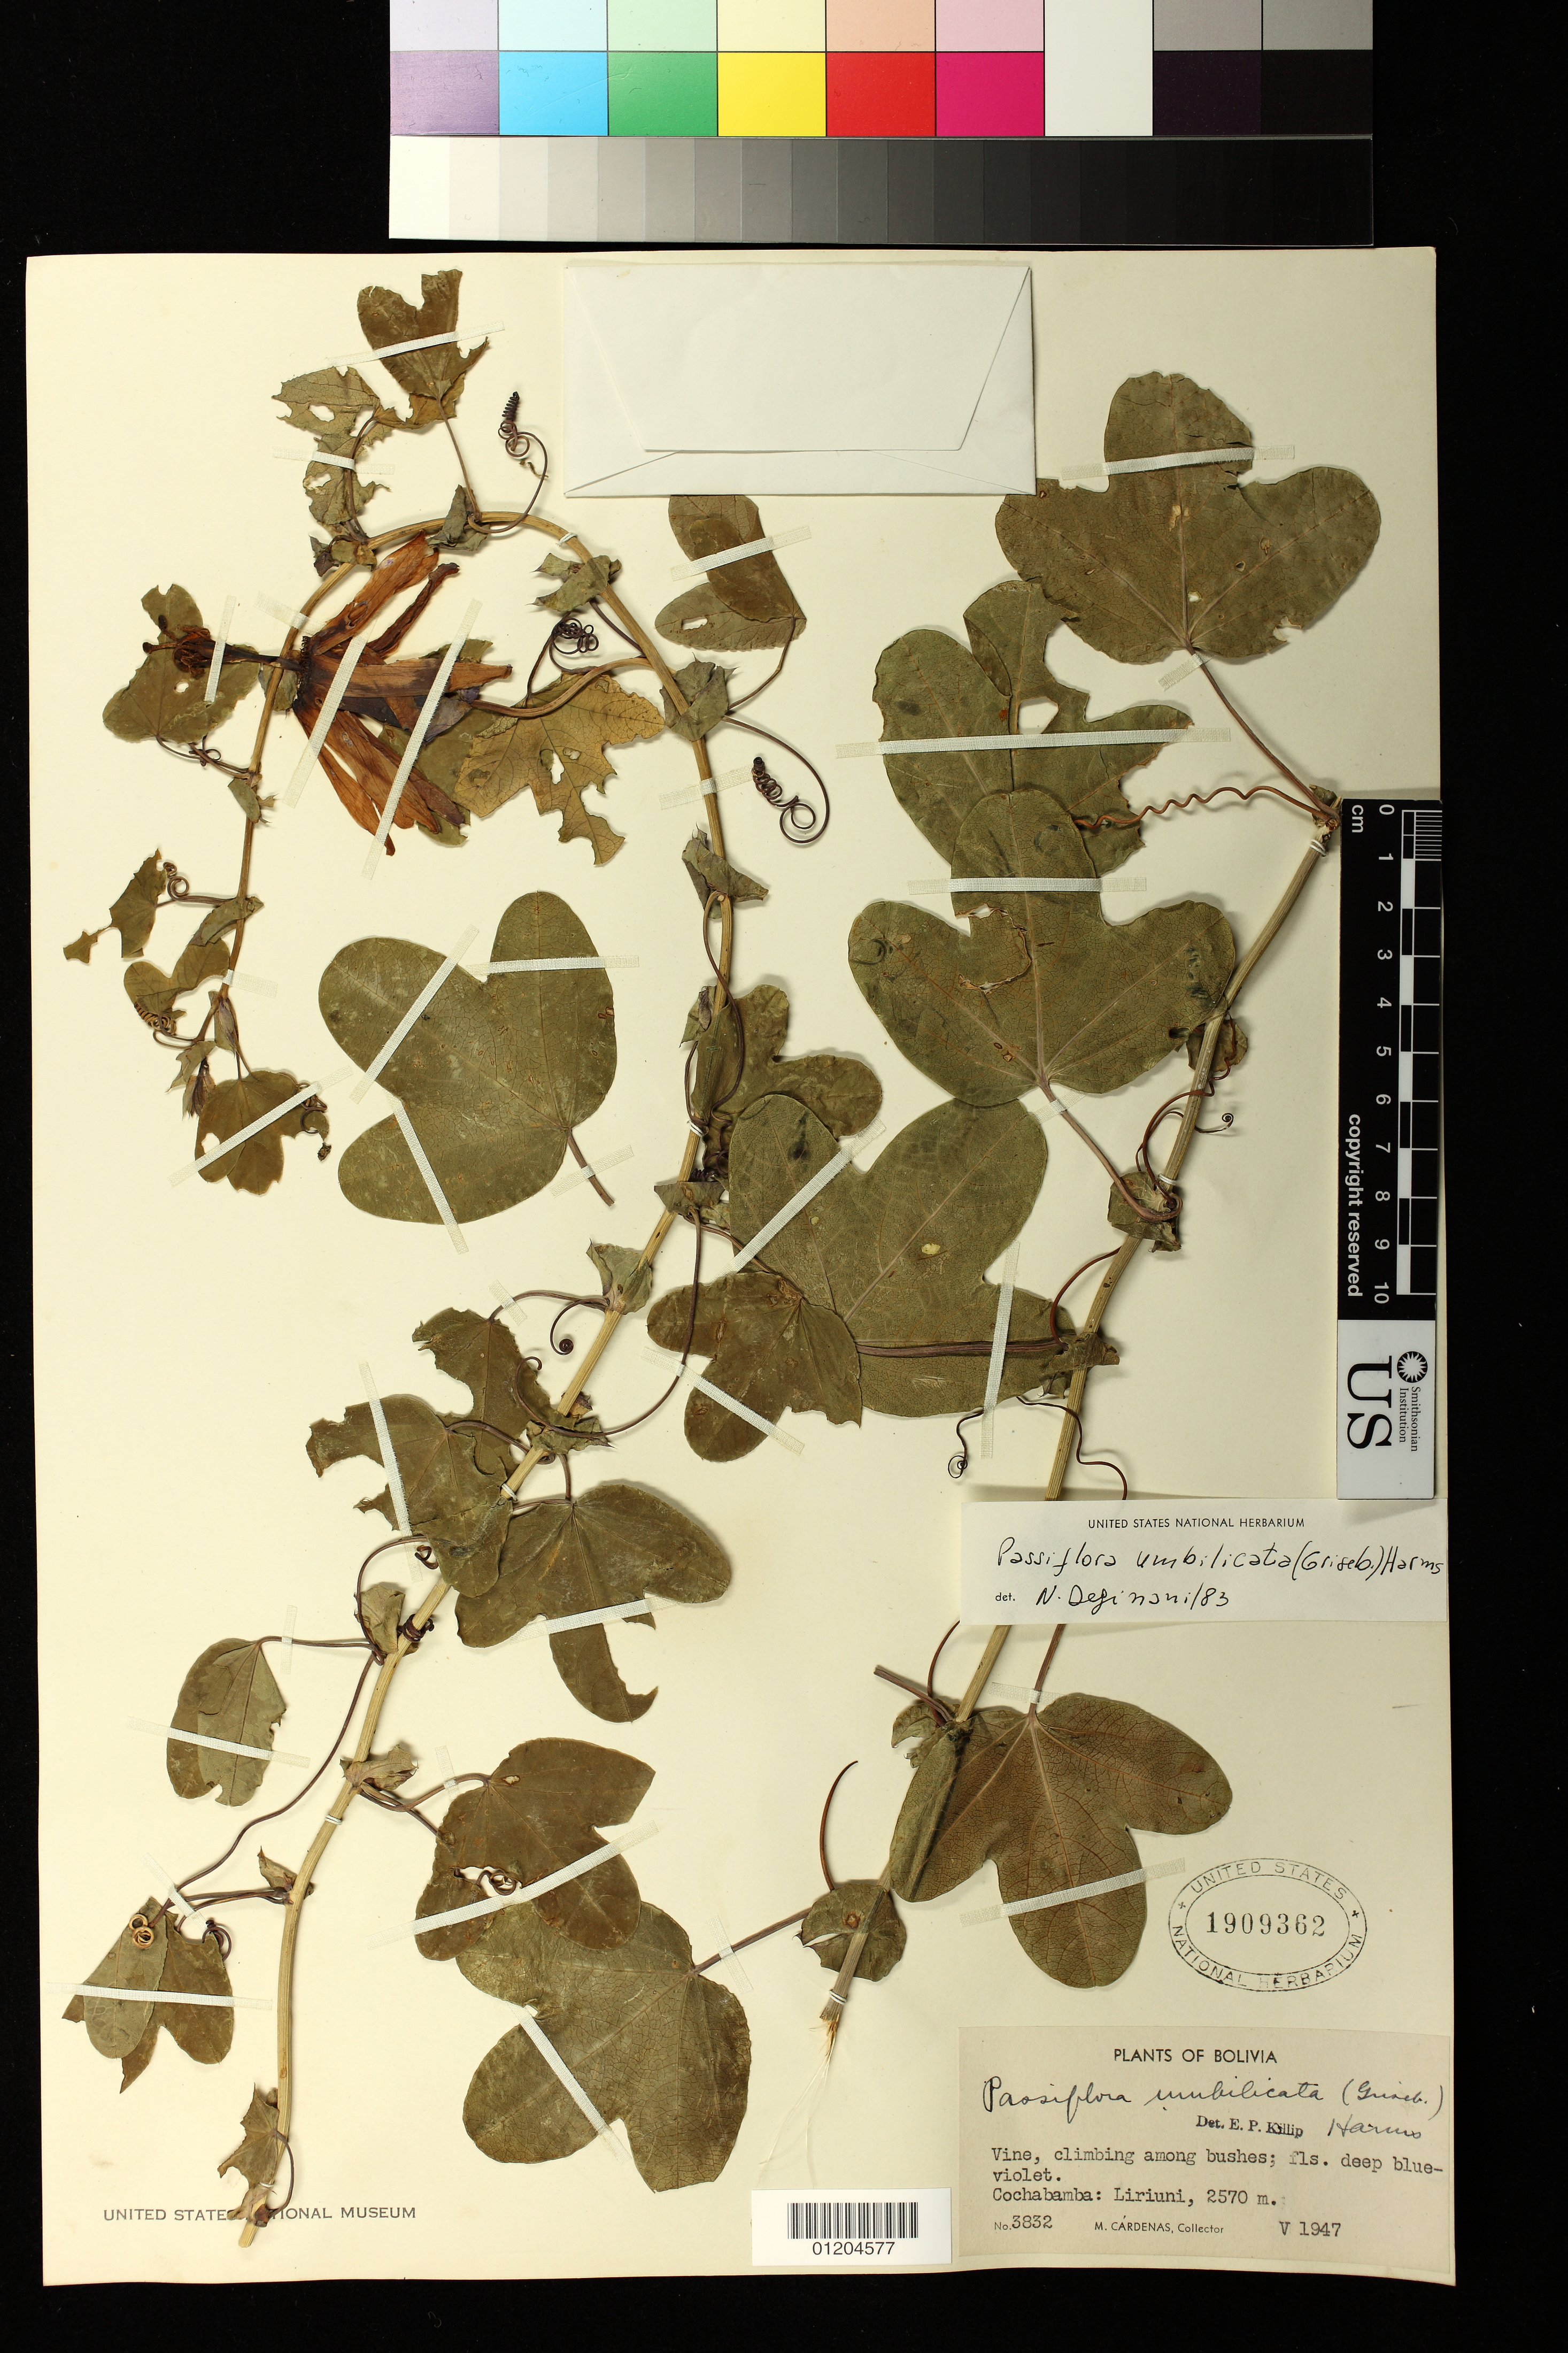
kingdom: Plantae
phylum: Tracheophyta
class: Magnoliopsida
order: Malpighiales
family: Passifloraceae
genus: Passiflora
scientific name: Passiflora umbilicata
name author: (Griseb.) Harms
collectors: M. Cárdenas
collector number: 3832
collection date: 1947-05-01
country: Bolivia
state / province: Cochabamba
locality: Liriuni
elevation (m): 2570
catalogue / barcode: US 1909362